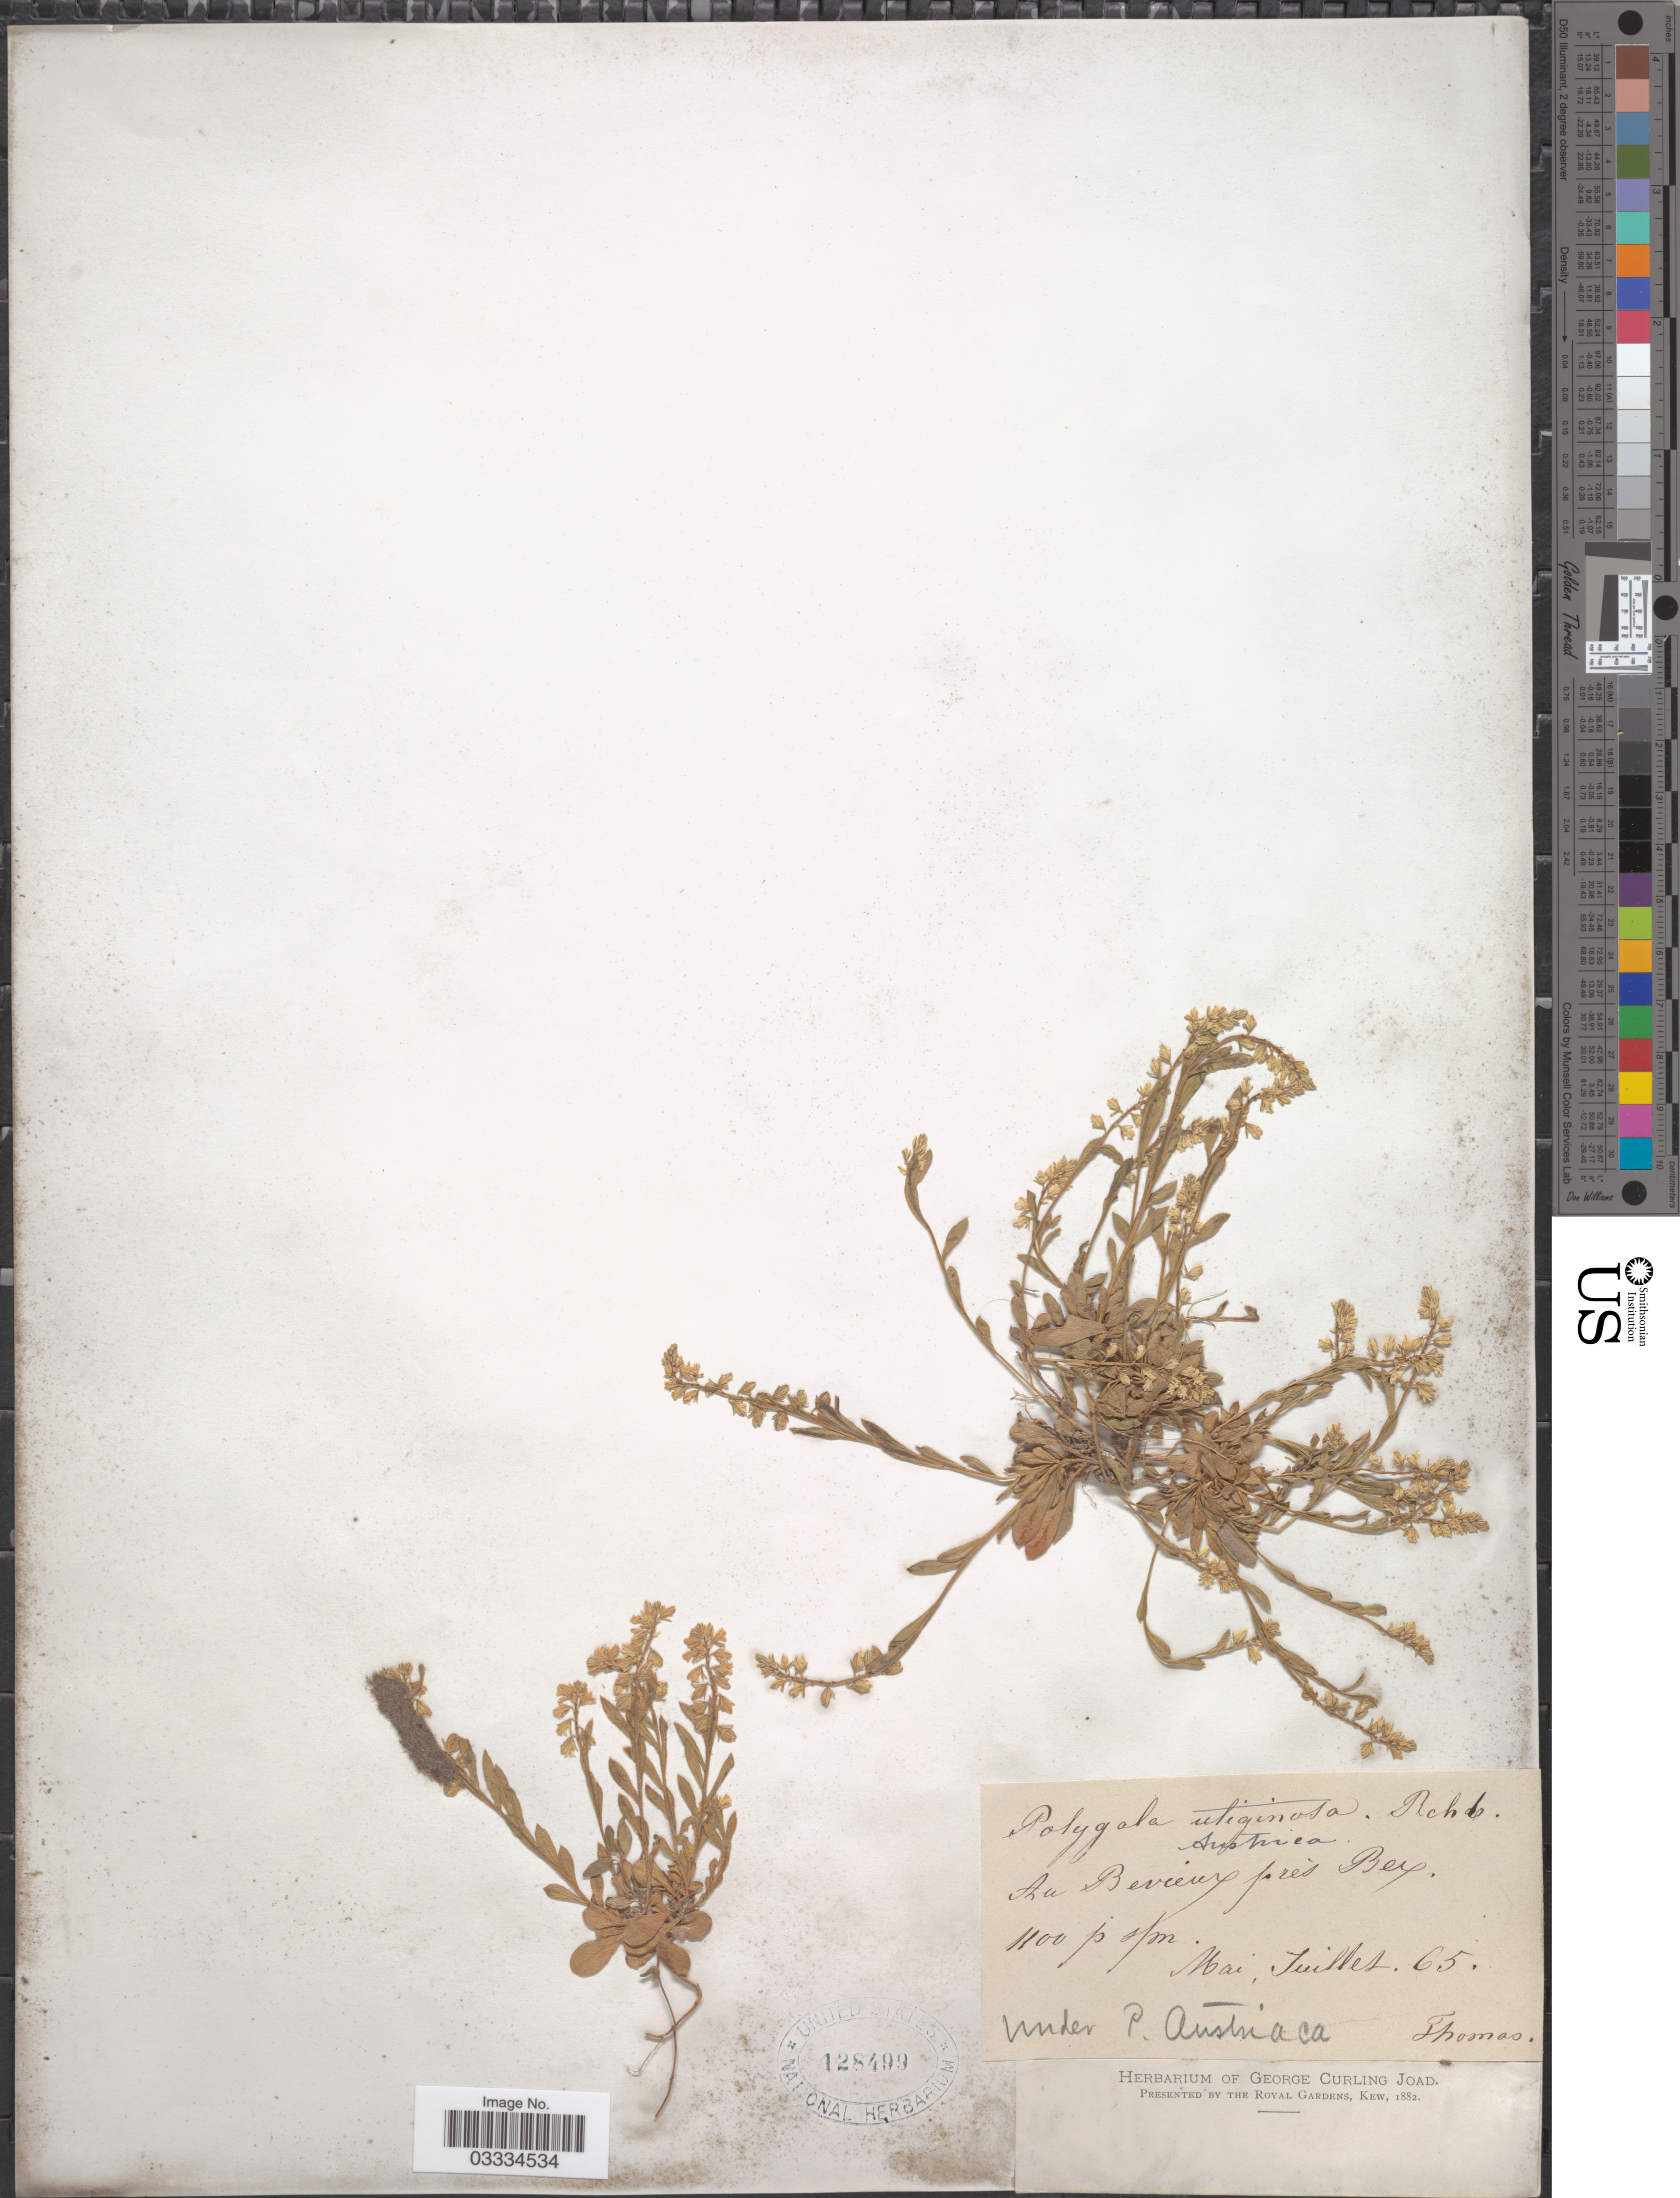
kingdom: Plantae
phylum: Tracheophyta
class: Magnoliopsida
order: Fabales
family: Polygalaceae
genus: Polygala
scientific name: Polygala austriaca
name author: Crantz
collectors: -- Thomas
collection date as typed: Transcribed d/m/y: /5/65 to /7/65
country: Switzerland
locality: Au Bevieux près Bex.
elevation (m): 1100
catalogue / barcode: US 128499